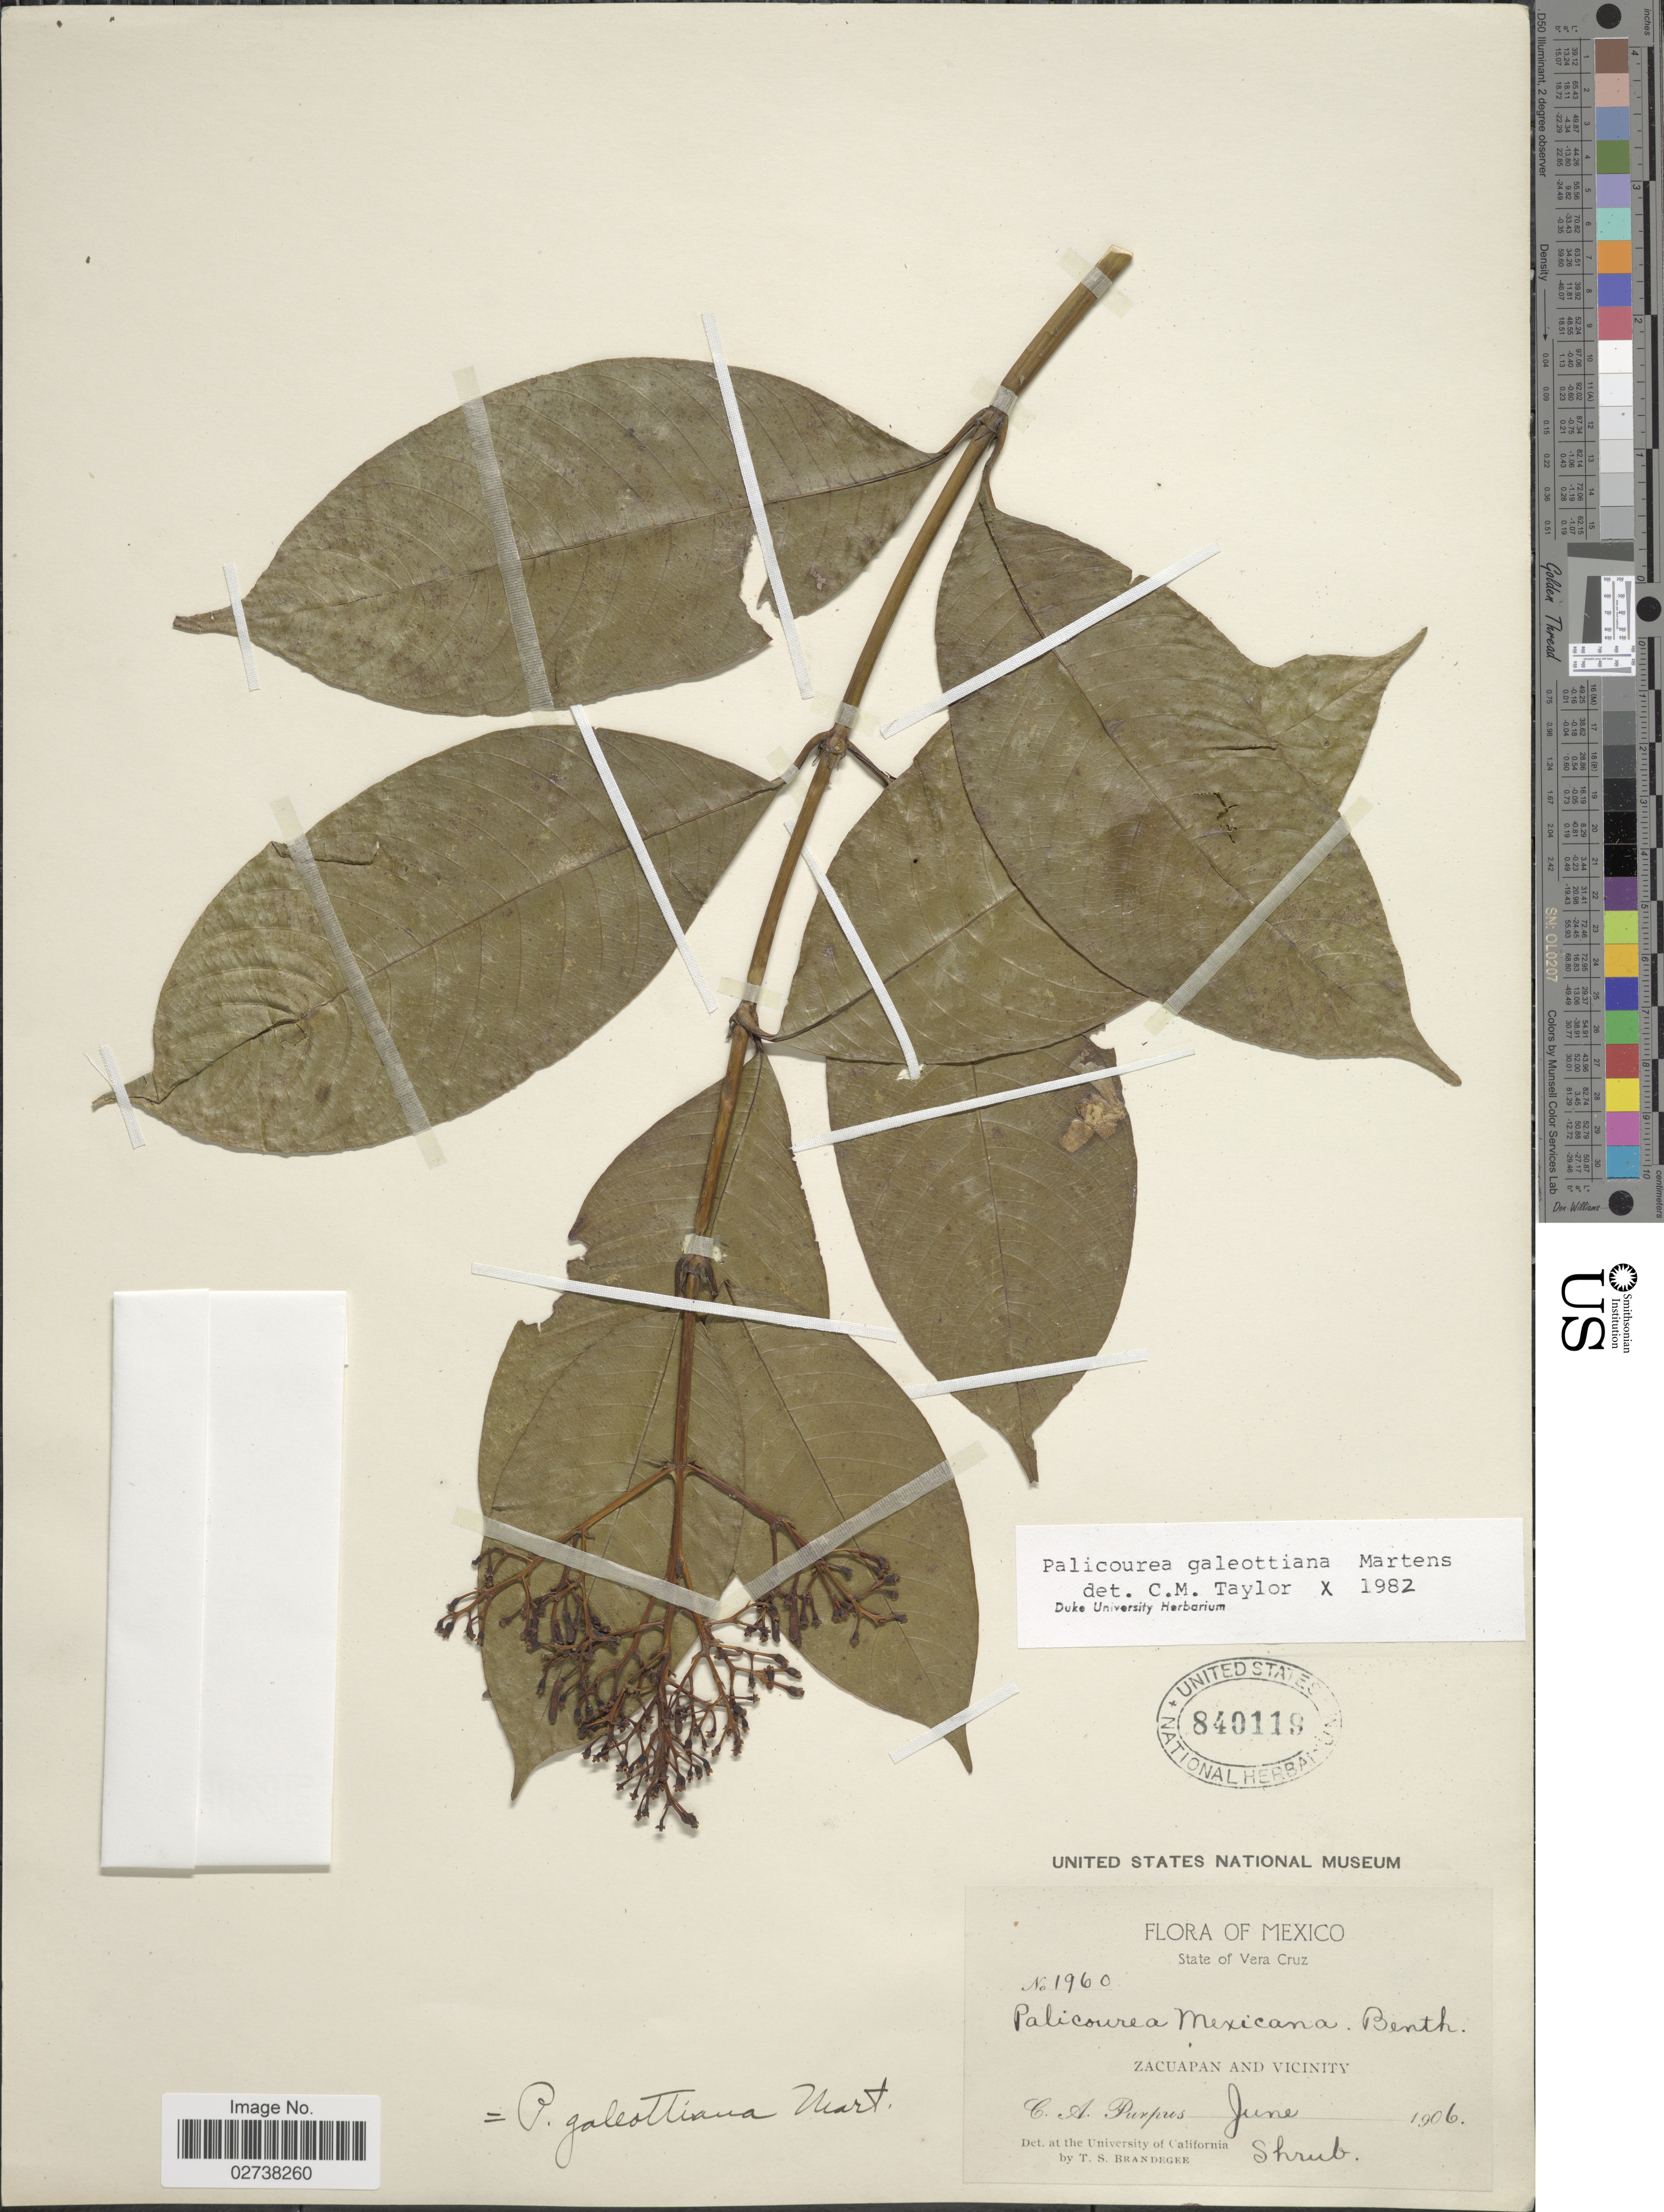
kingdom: Plantae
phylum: Tracheophyta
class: Magnoliopsida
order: Gentianales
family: Rubiaceae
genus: Palicourea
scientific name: Palicourea galeottiana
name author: M. Martens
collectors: C. A. Purpus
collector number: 1960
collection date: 1906-06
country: Mexico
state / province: Veracruz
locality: State of Vera Cruz, Zacuapan and Vicinity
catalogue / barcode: US 840119